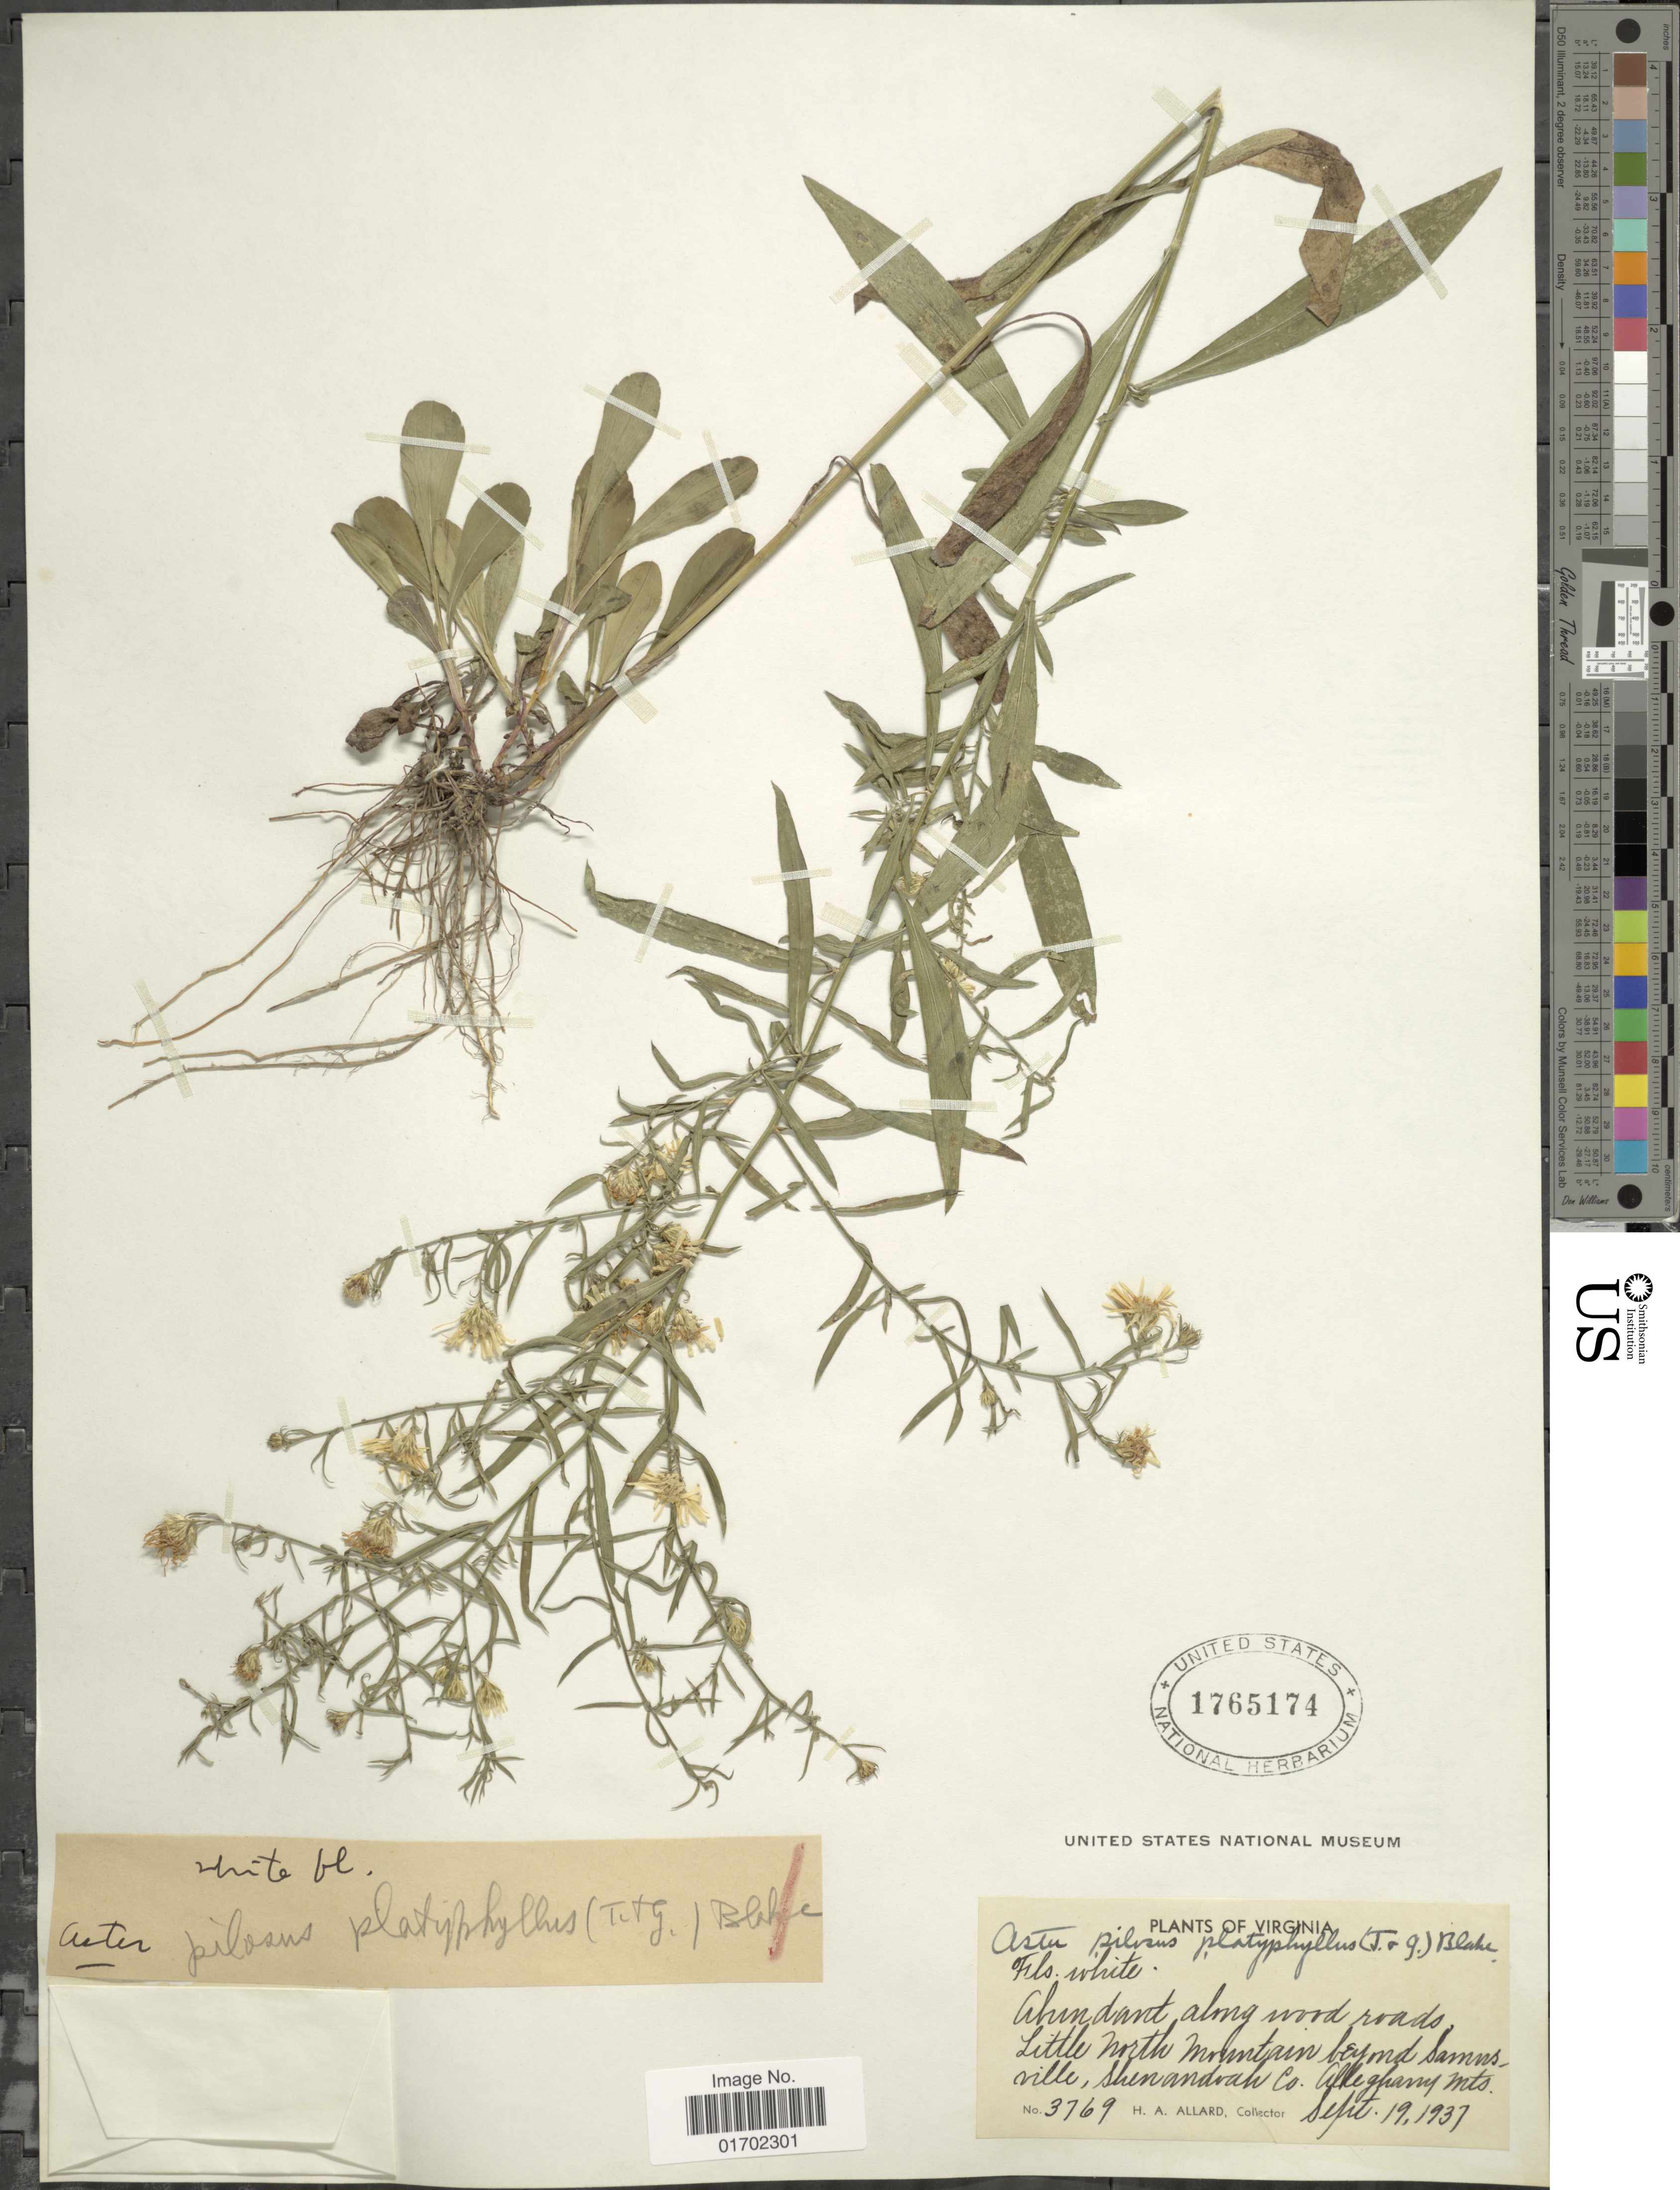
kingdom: Plantae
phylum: Tracheophyta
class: Magnoliopsida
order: Asterales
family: Asteraceae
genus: Symphyotrichum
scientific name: Symphyotrichum pilosum var. pilosum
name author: (Willd.) G.L. Nesom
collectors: H. A. Allard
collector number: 3769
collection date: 1937-09-19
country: United States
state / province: Virginia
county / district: Shenandoah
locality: Little North Mountain beyond Saumsville, Shenandoah Co., Alleghany Mts.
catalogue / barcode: US 1765174